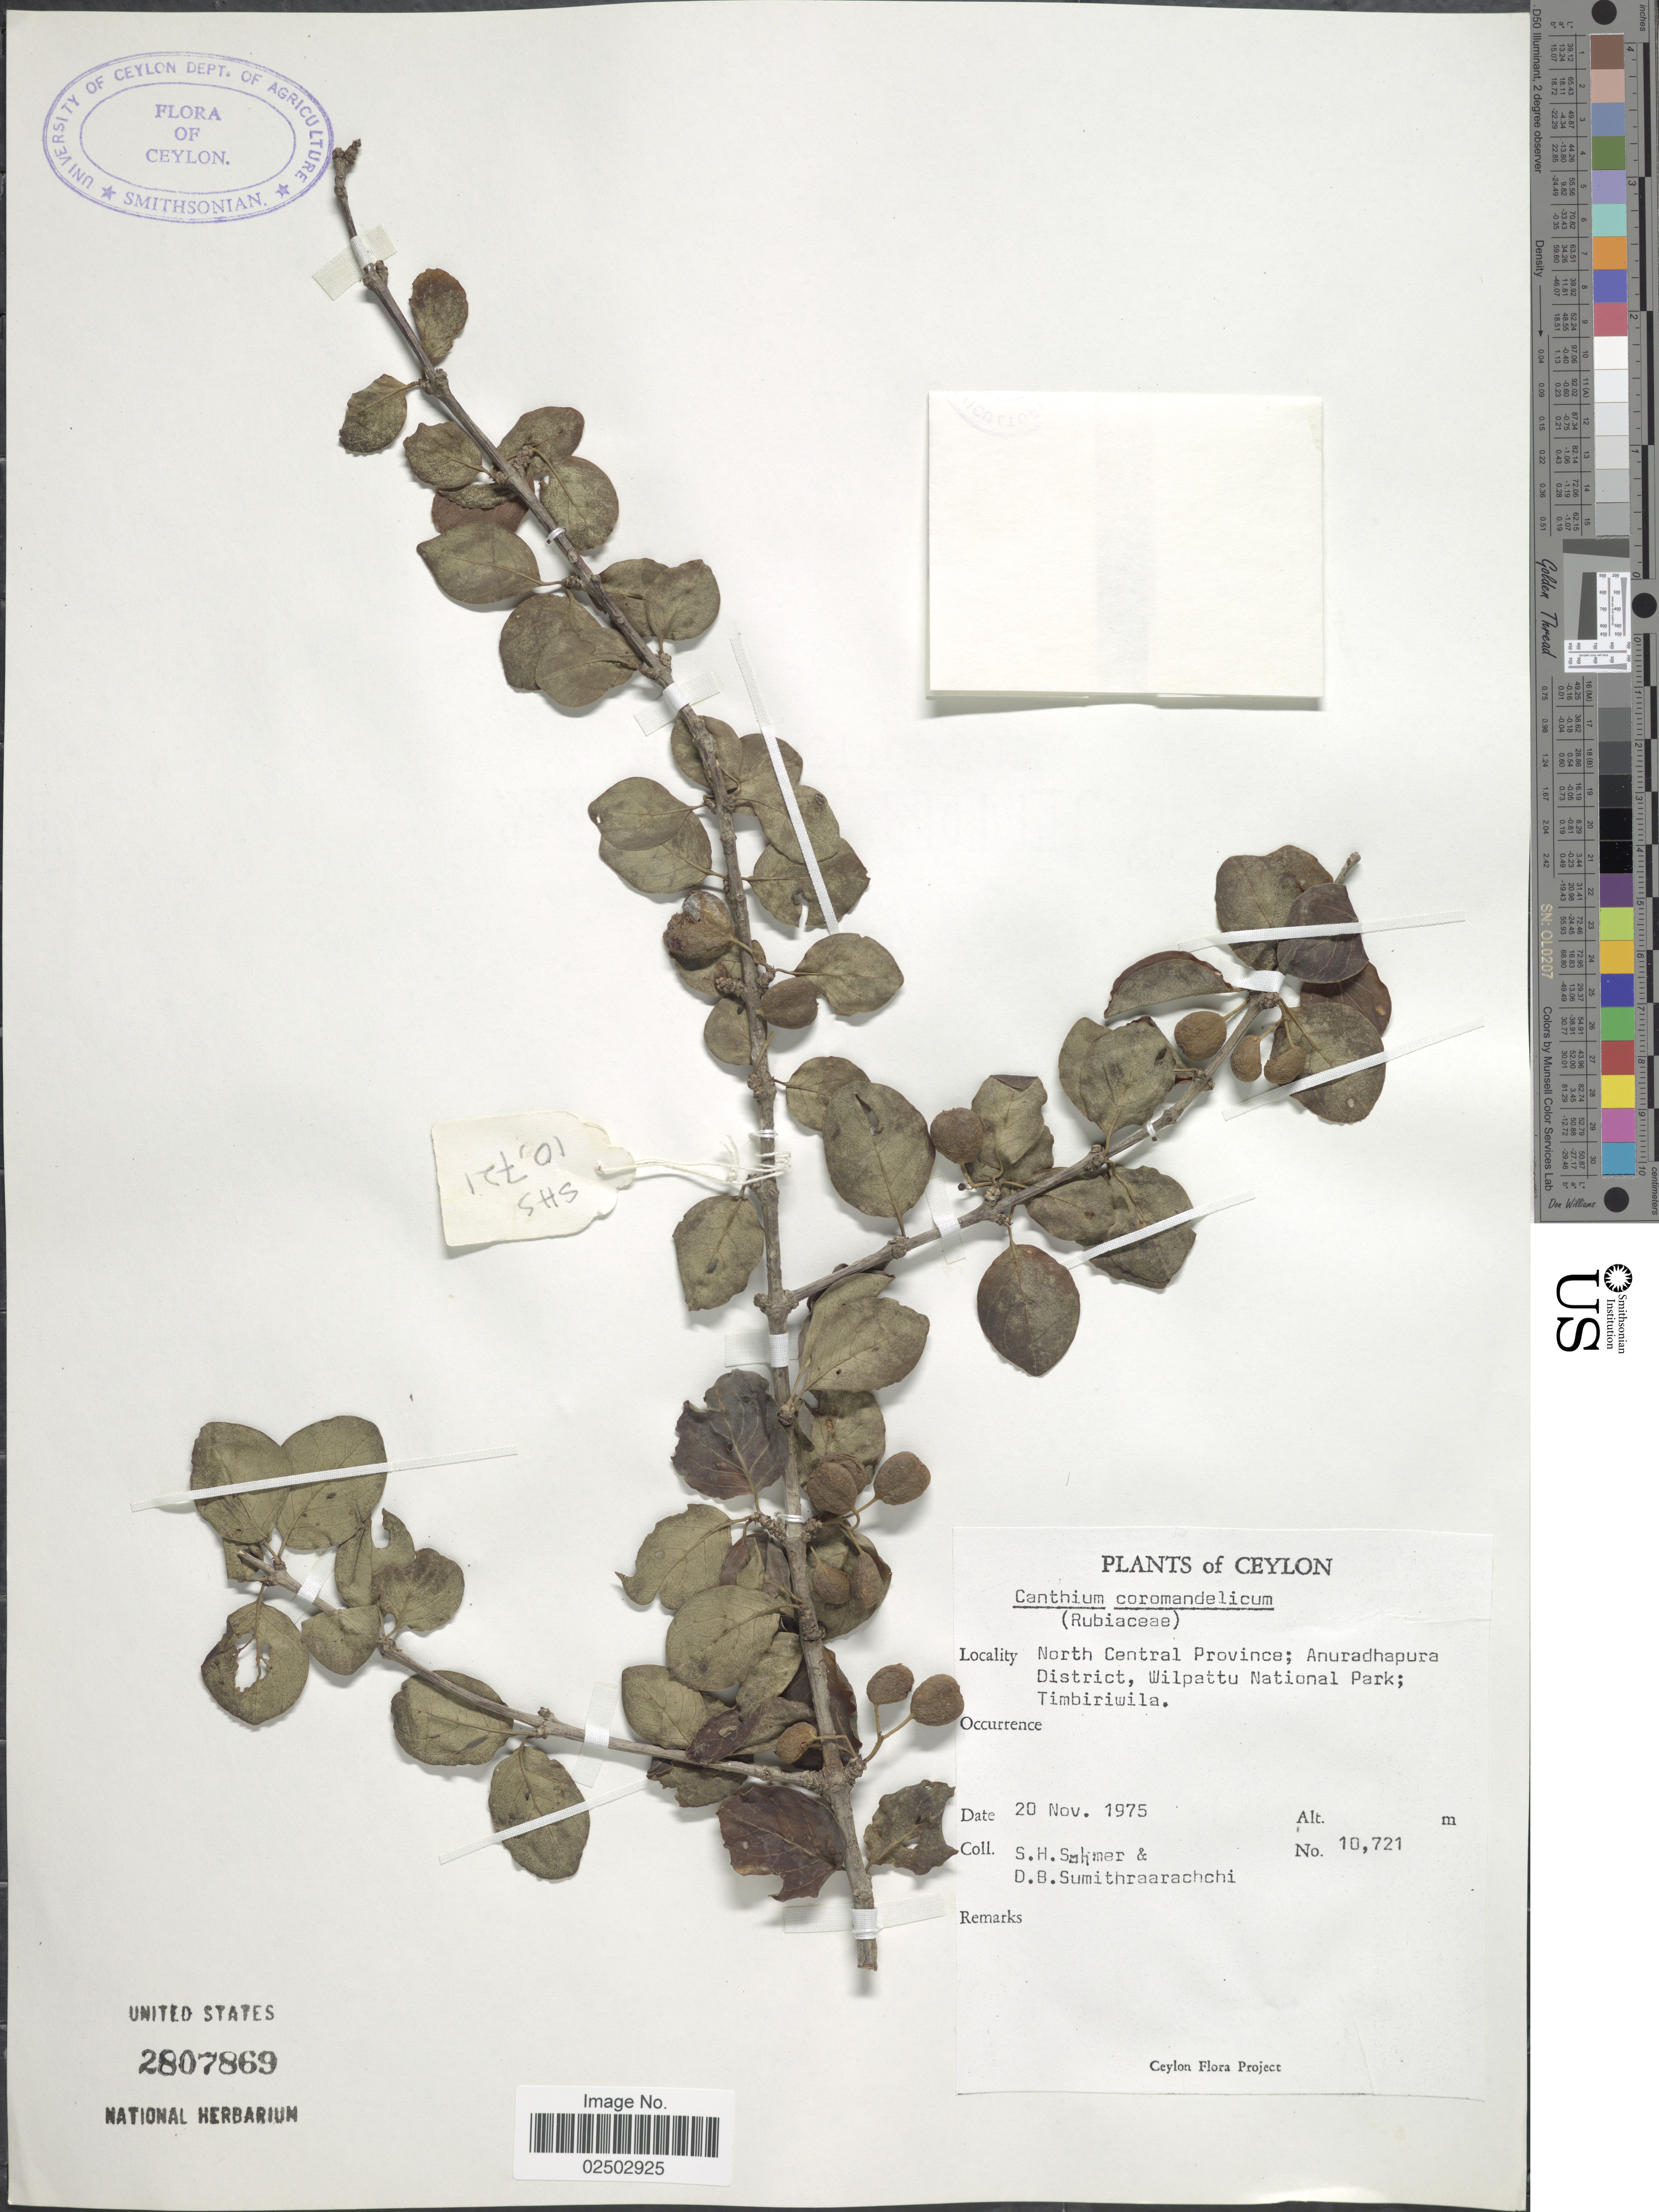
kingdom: Plantae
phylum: Tracheophyta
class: Magnoliopsida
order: Gentianales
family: Rubiaceae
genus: Canthium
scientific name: Canthium coromandelicum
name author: (Burm. f.) Alston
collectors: S. H. Sohmer & D. B. Sumithraarachchi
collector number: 10721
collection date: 1975-11-20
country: Sri Lanka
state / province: North Central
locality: North Central Province, Anuradhapura District, Wilpattu National Park, Timbiriwila, Ceylon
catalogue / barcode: US 2807869